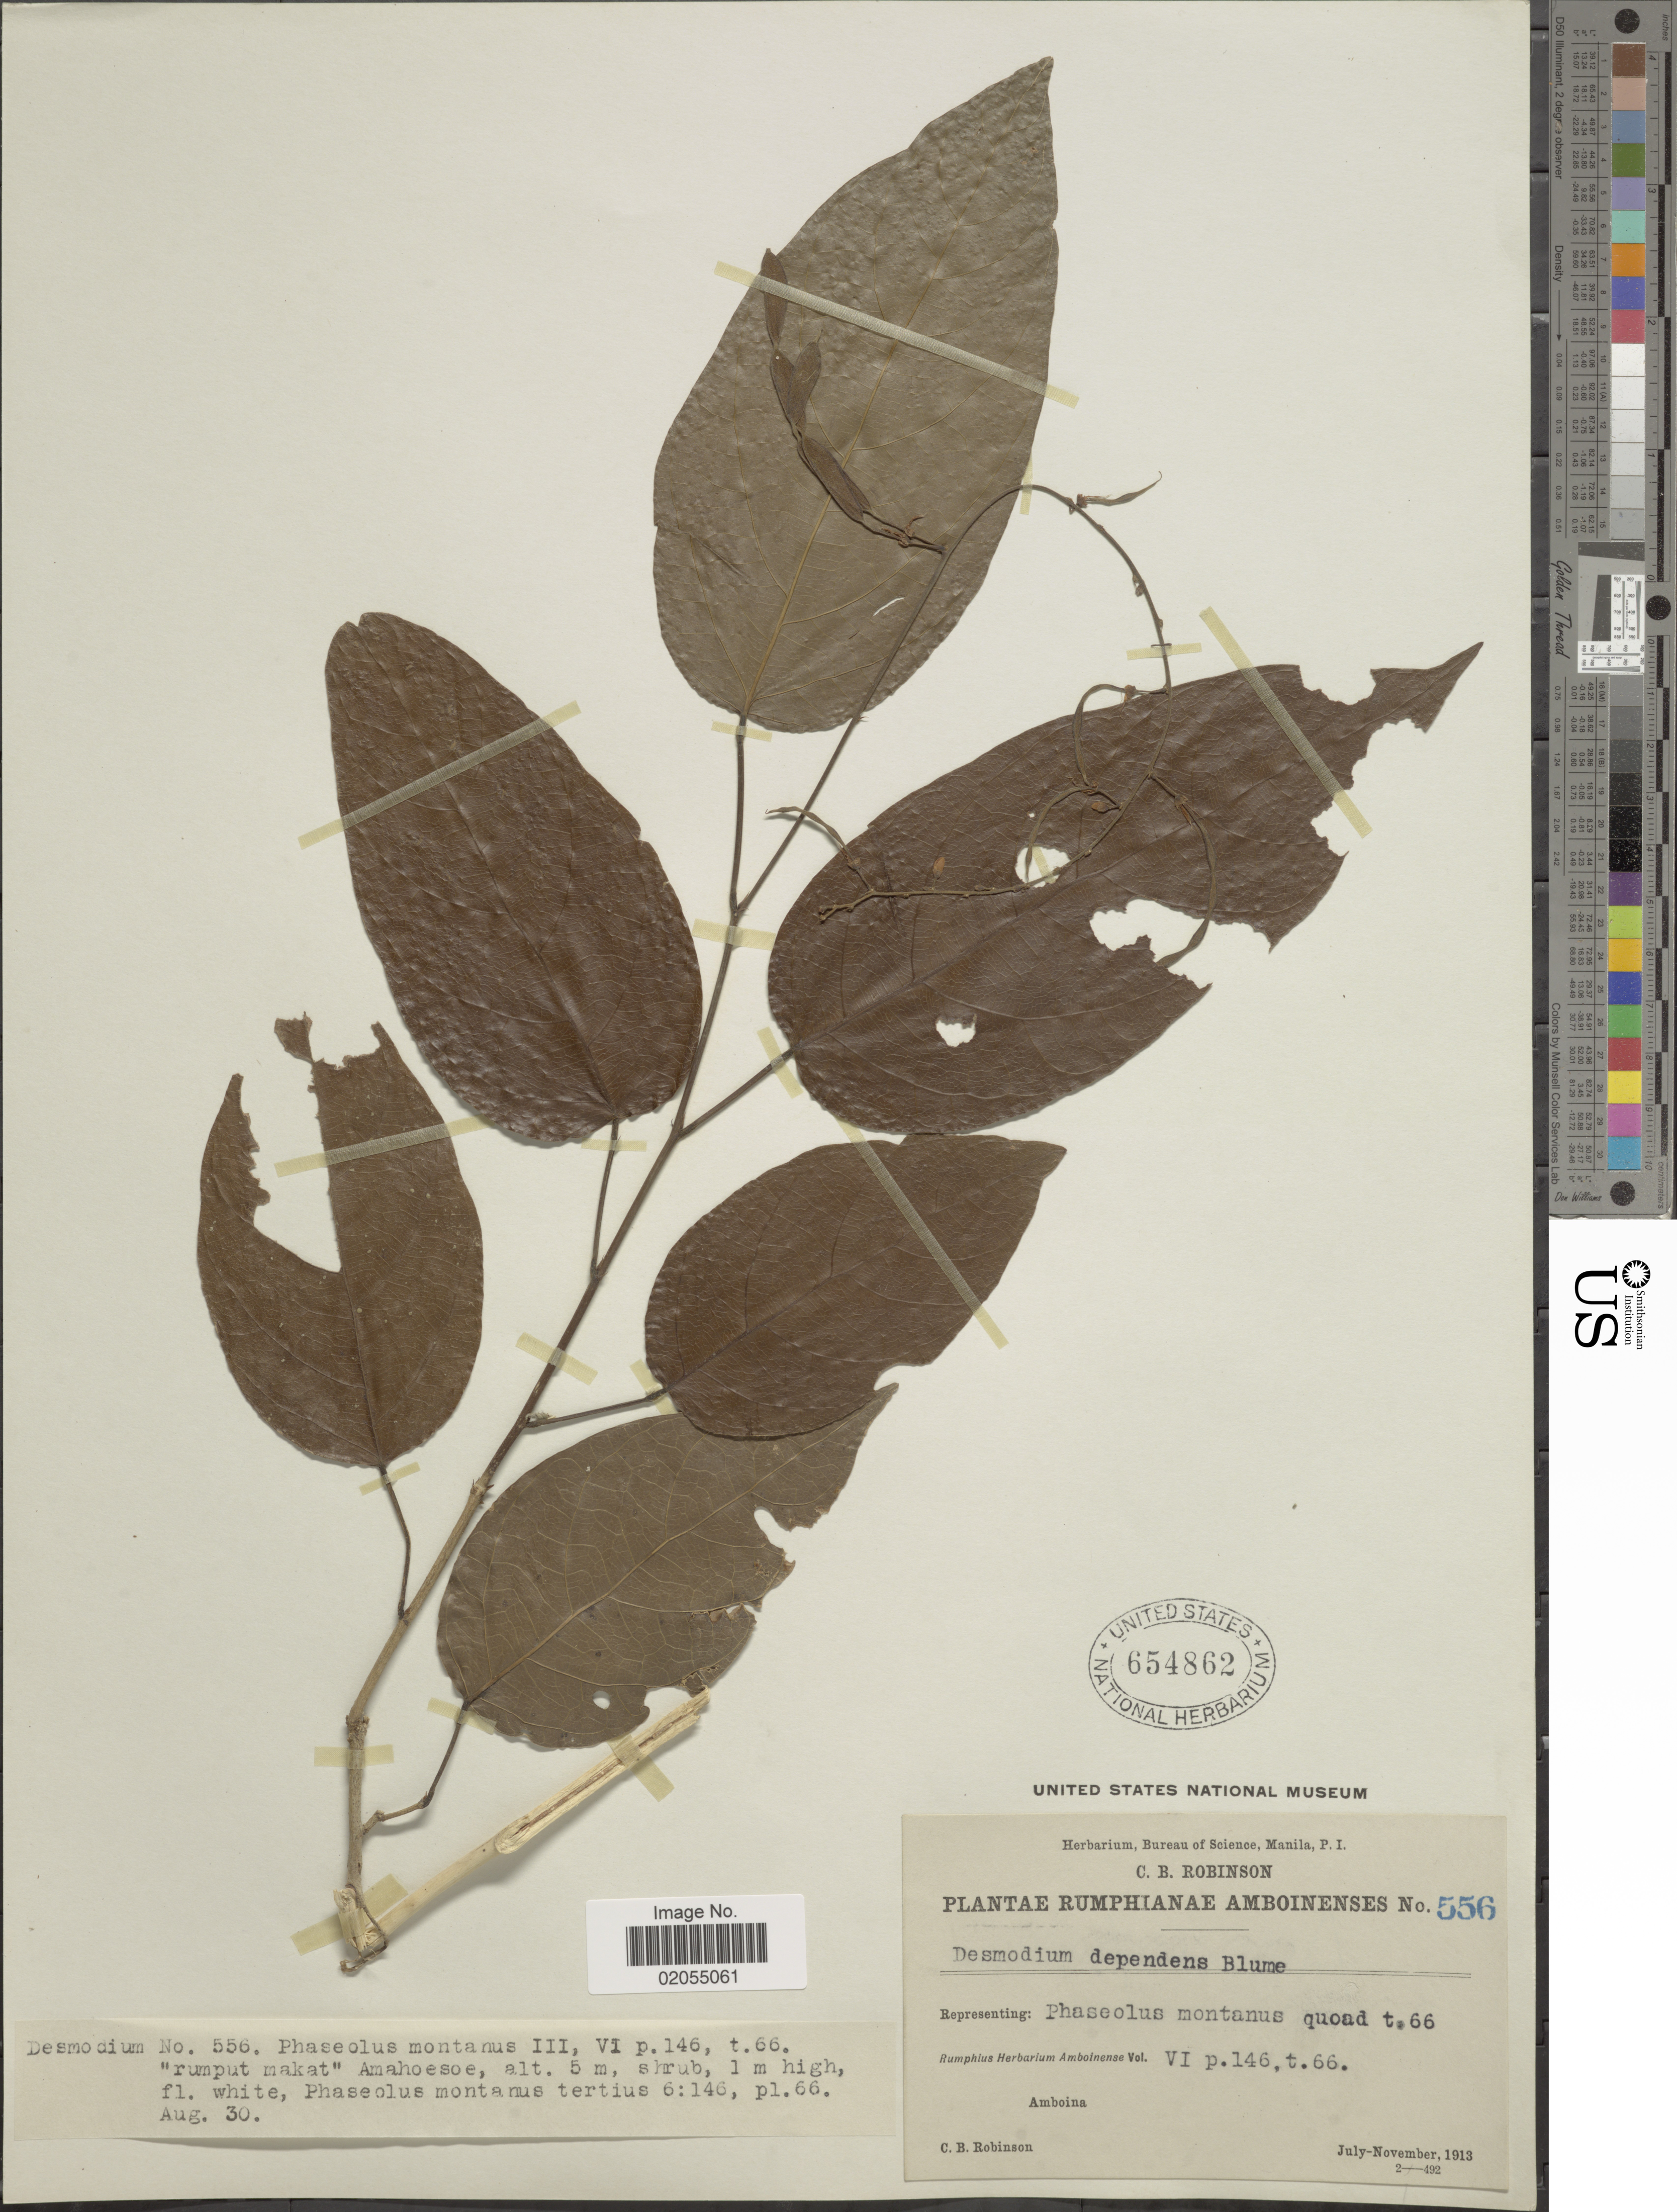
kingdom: Plantae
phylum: Tracheophyta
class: Magnoliopsida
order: Fabales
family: Fabaceae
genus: Hanslia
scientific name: Hanslia ormocarpoides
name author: (DC.) H. Ohashi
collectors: C. Robinson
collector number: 556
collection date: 1913-08-30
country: Indonesia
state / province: Maluku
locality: Amboina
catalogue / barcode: US 654862